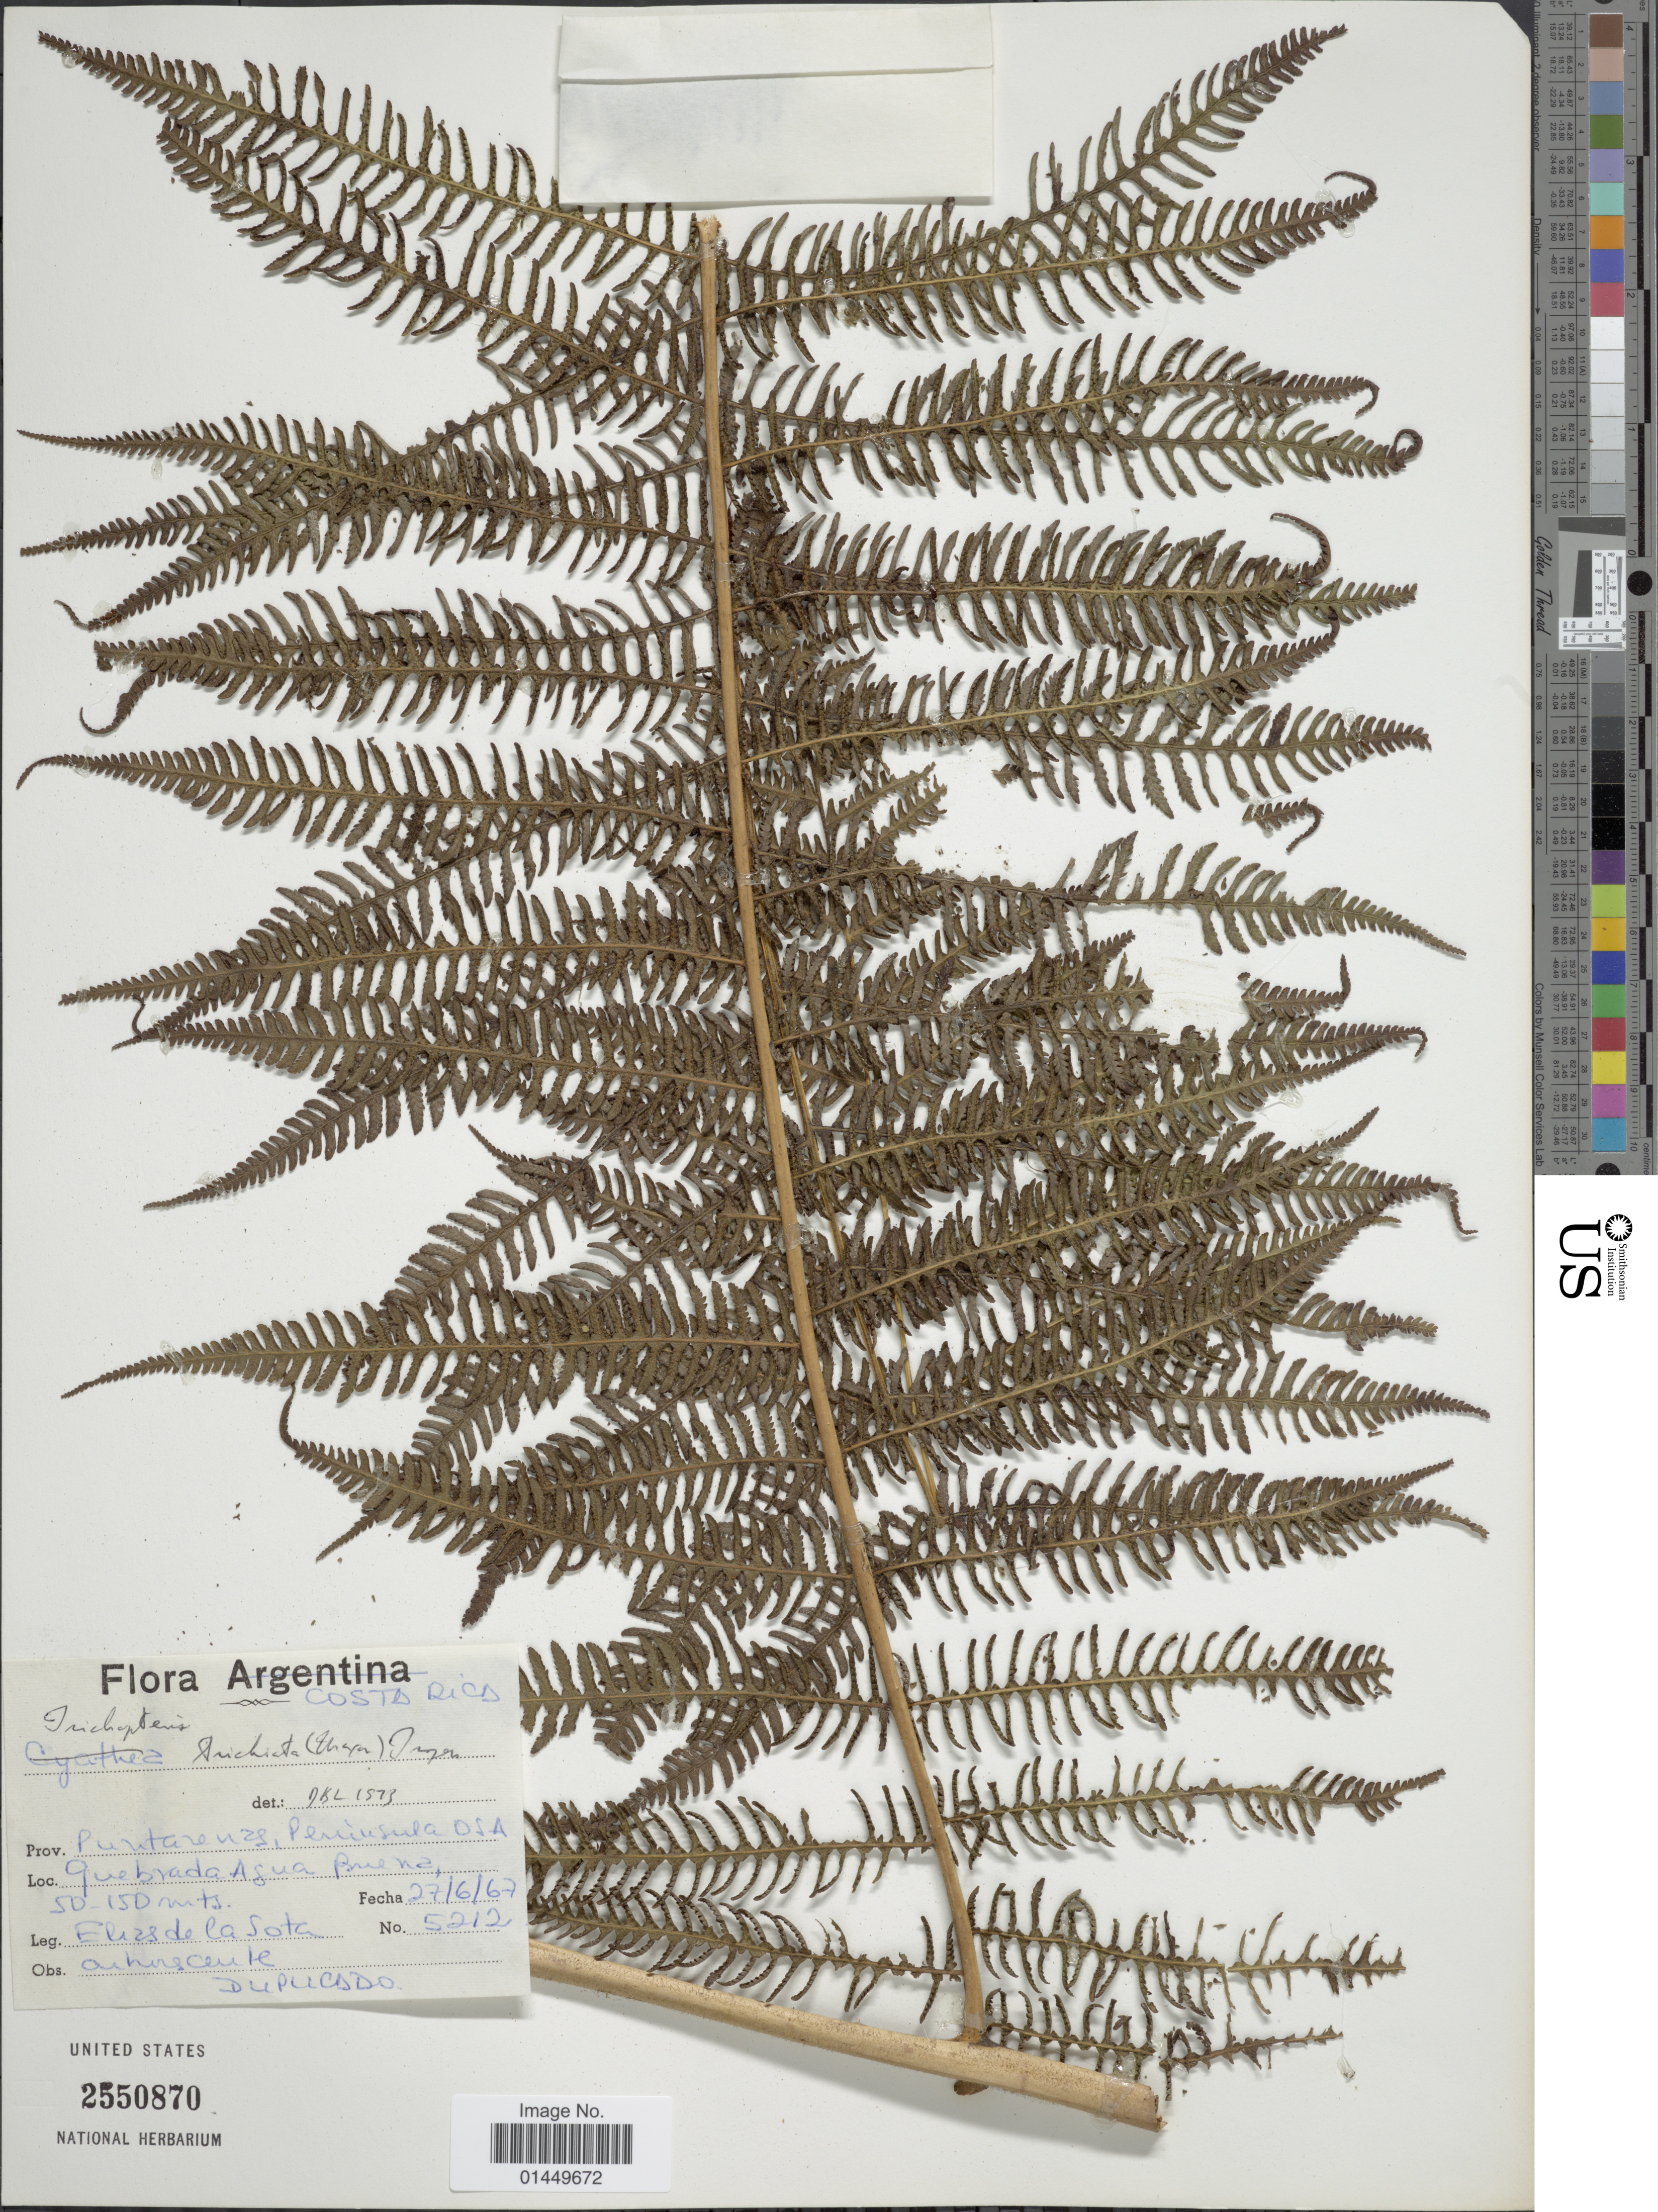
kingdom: Plantae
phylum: Tracheophyta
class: Polypodiopsida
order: Cyatheales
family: Cyatheaceae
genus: Cyathea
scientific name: Cyathea trichiata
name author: (Maxon) Domin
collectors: E. R. de la Sota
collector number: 5212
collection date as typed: Transcribed d/m/y: 27/6/57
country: Costa Rica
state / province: Puntarenas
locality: Puntarenas, Peninsula Osa, Quebrada Agua Buena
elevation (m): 50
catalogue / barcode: US 2550870